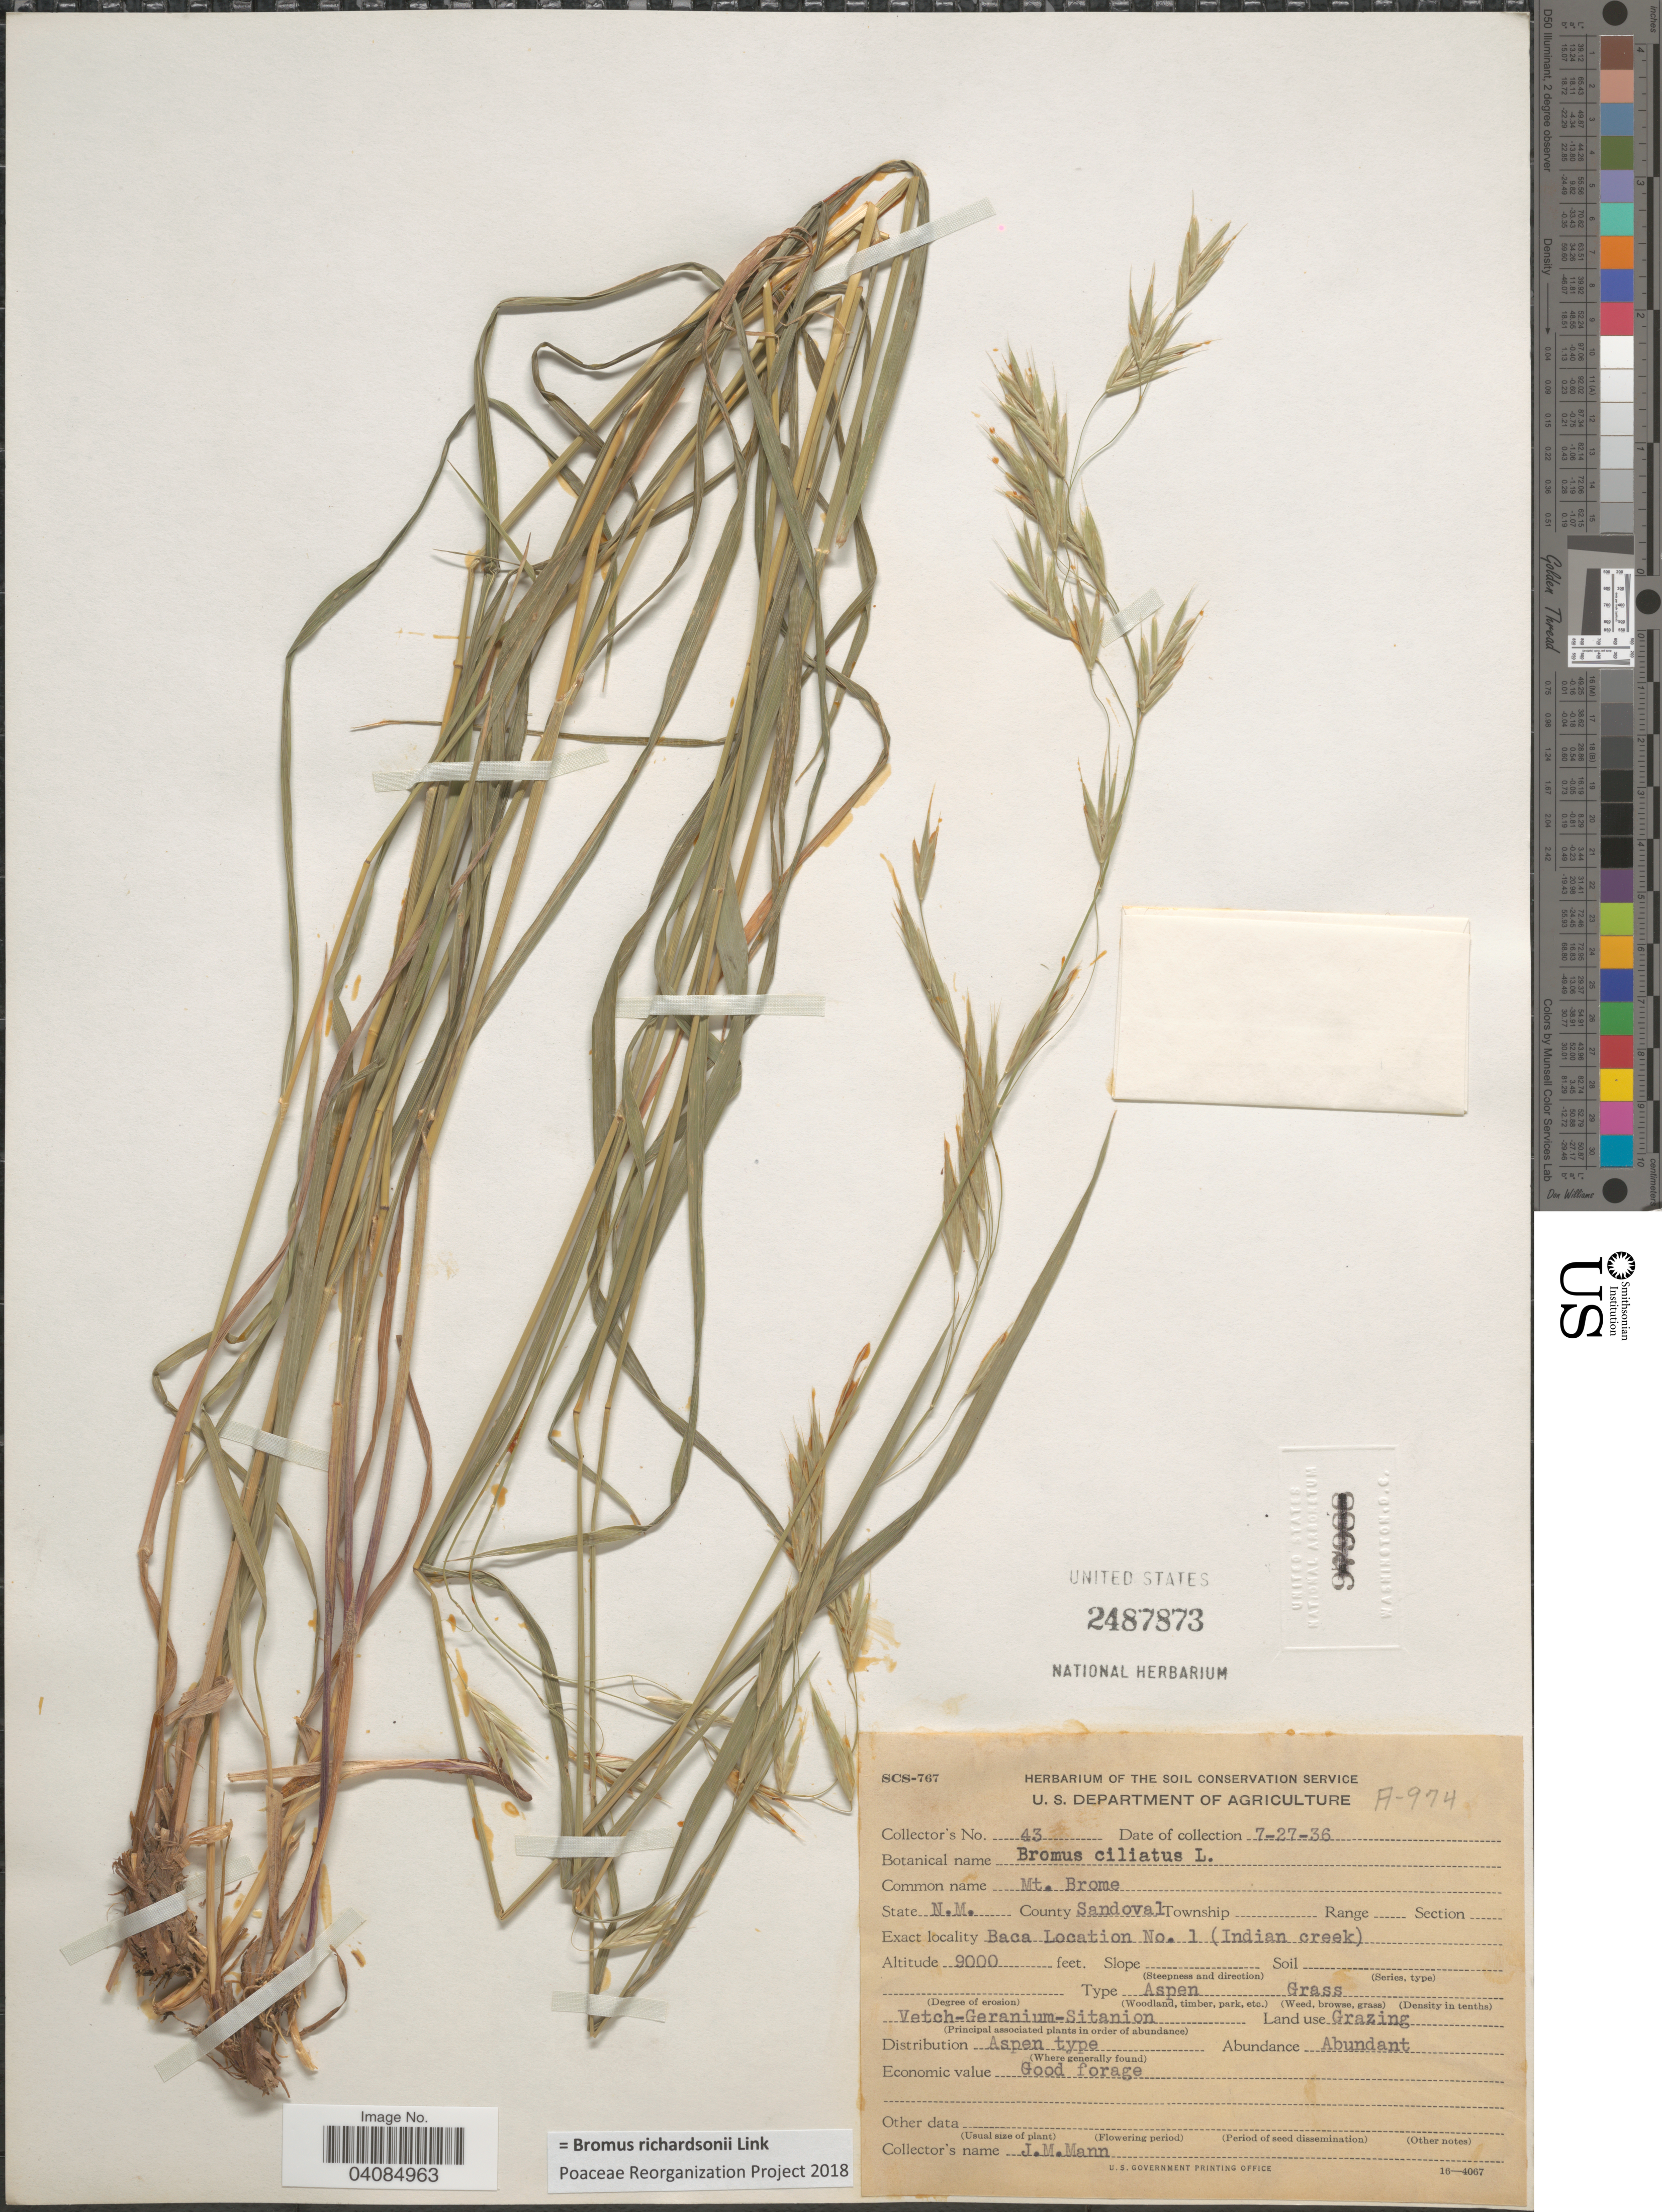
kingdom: Plantae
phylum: Tracheophyta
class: Liliopsida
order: Poales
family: Poaceae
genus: Bromus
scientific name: Bromus racemosus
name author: L.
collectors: J. Mann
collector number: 43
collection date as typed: Transcribed d/m/y: 27/7/36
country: United States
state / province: New Mexico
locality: County Sandoval. Baca Location No. 1 (Indian creek).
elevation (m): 2743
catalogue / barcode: US 2487873